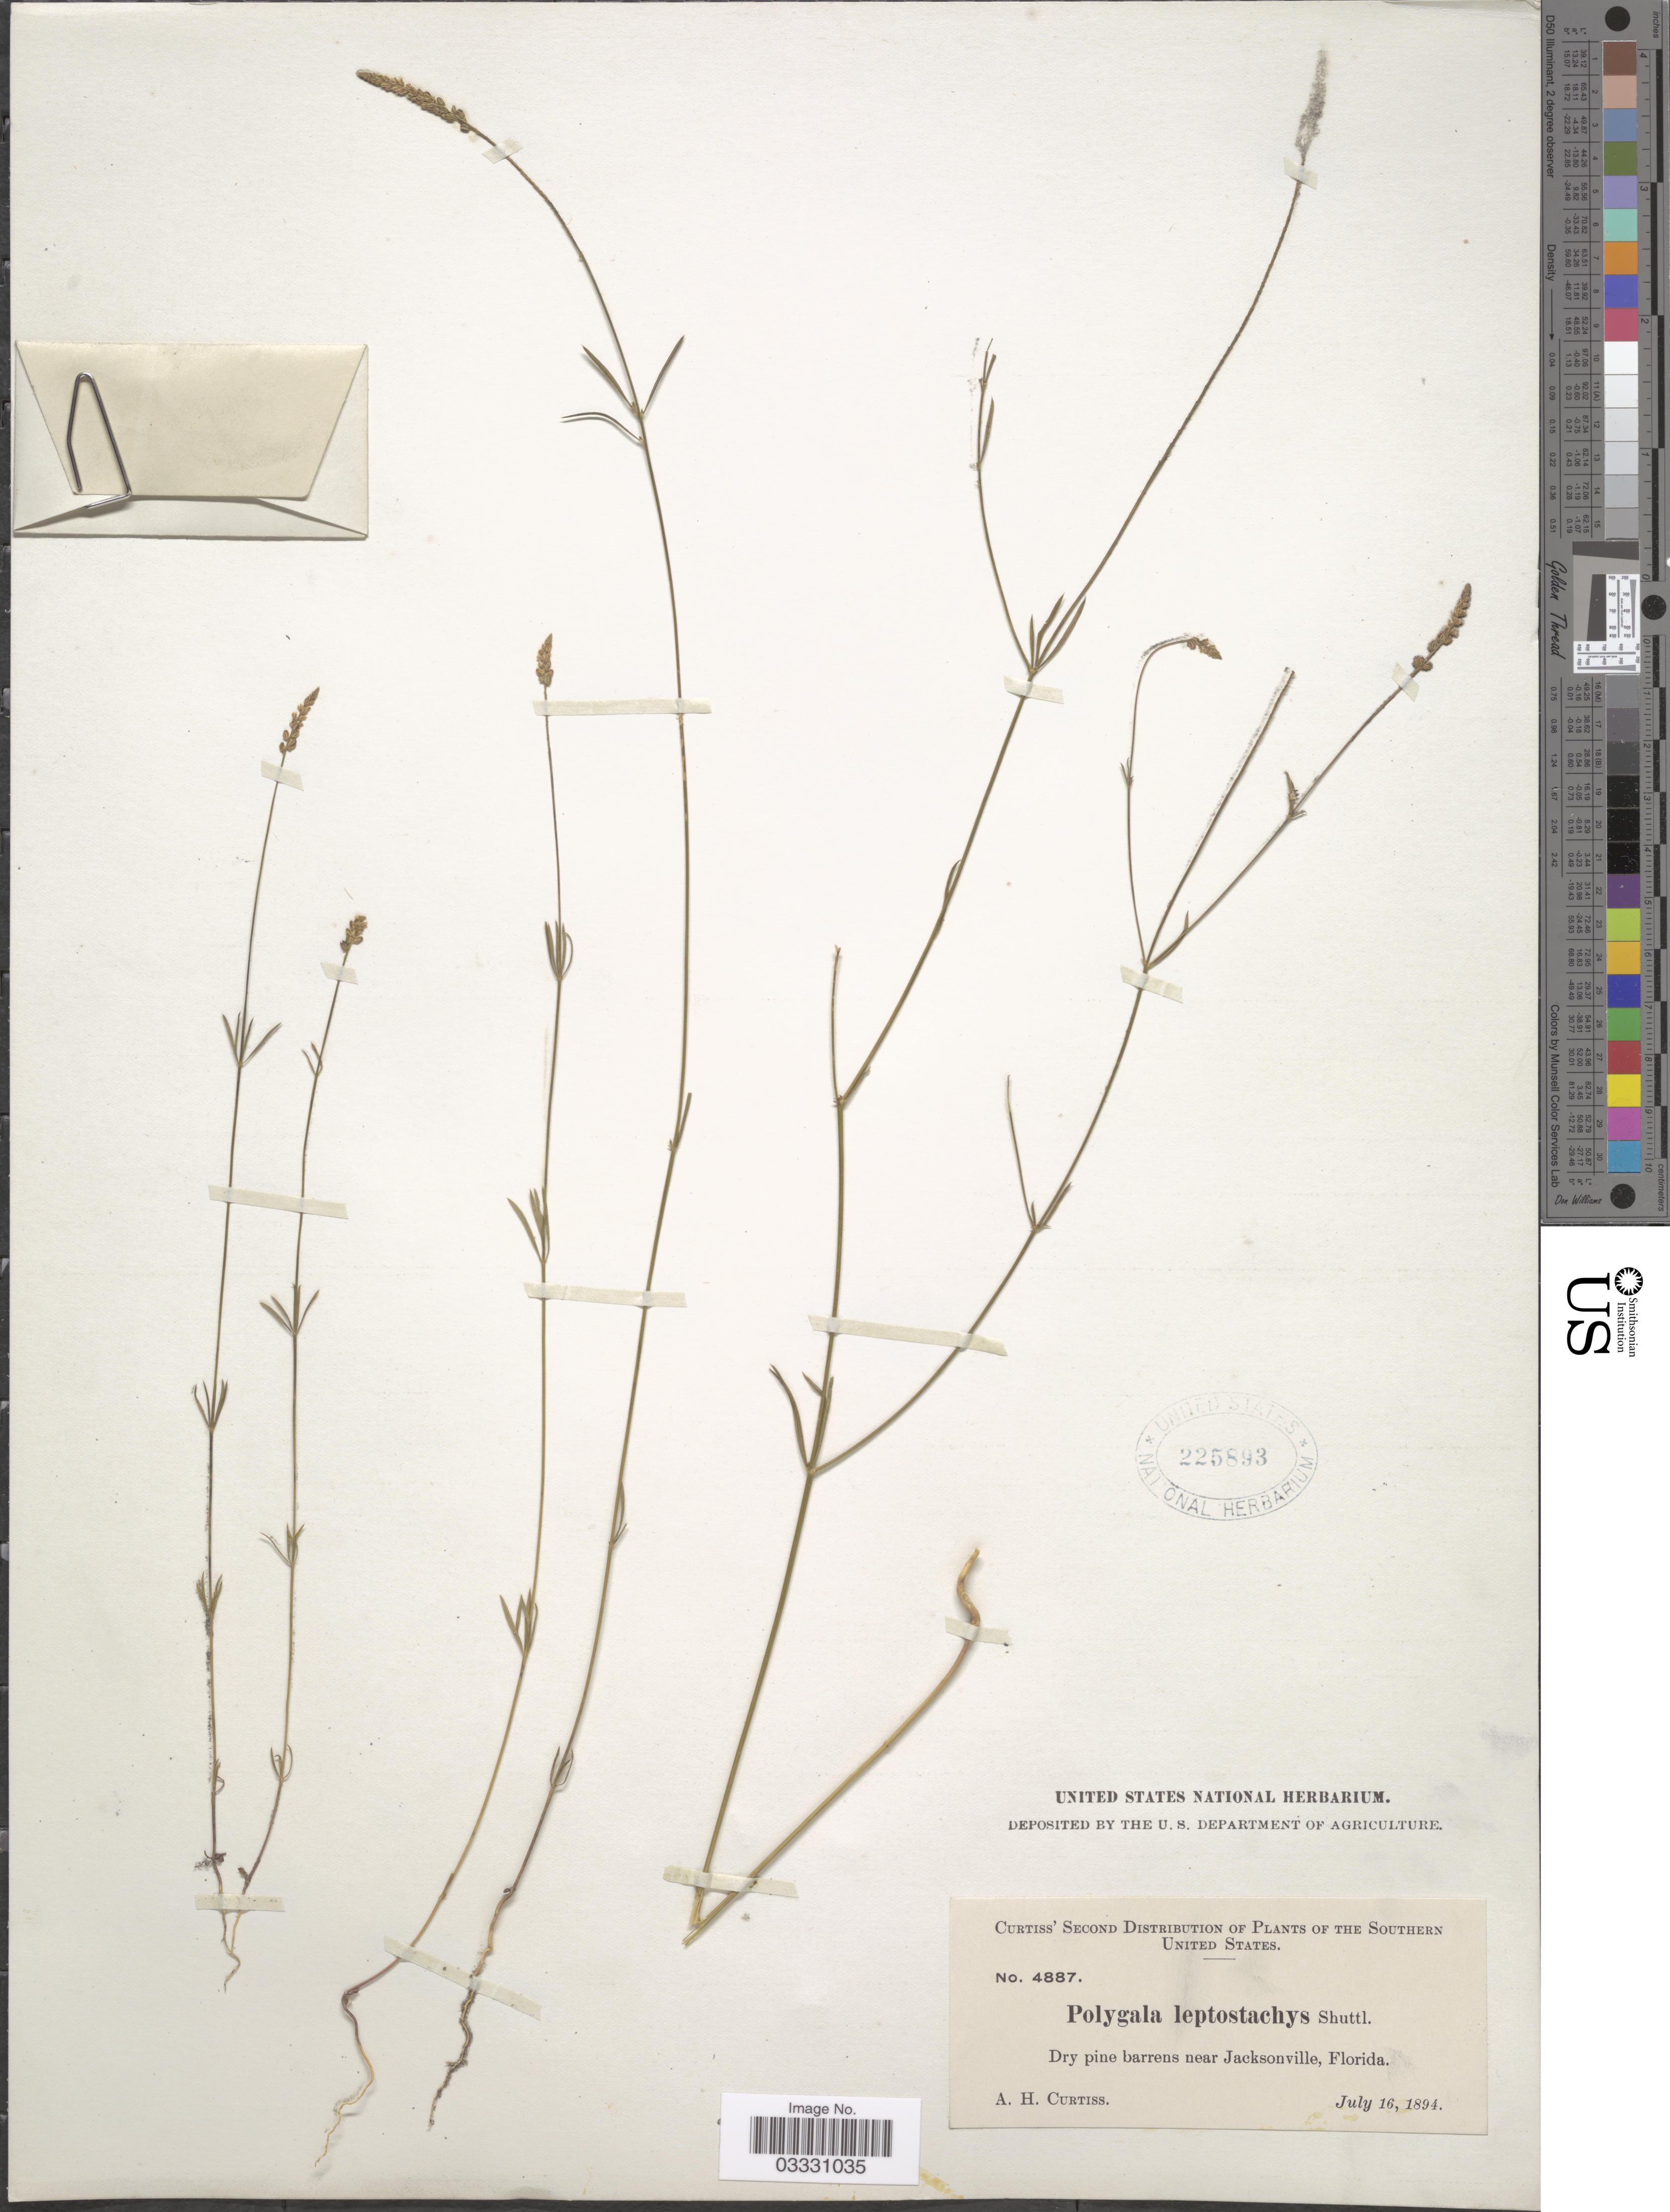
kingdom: Plantae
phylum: Tracheophyta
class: Magnoliopsida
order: Fabales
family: Polygalaceae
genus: Polygala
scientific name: Polygala leptostachys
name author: Shuttlew. ex A. Gray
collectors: A. H. Curtiss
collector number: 4887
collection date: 1894-07-16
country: United States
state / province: Florida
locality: Southern United States. Dry pine barrens near Jacksonville.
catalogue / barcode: US 225893